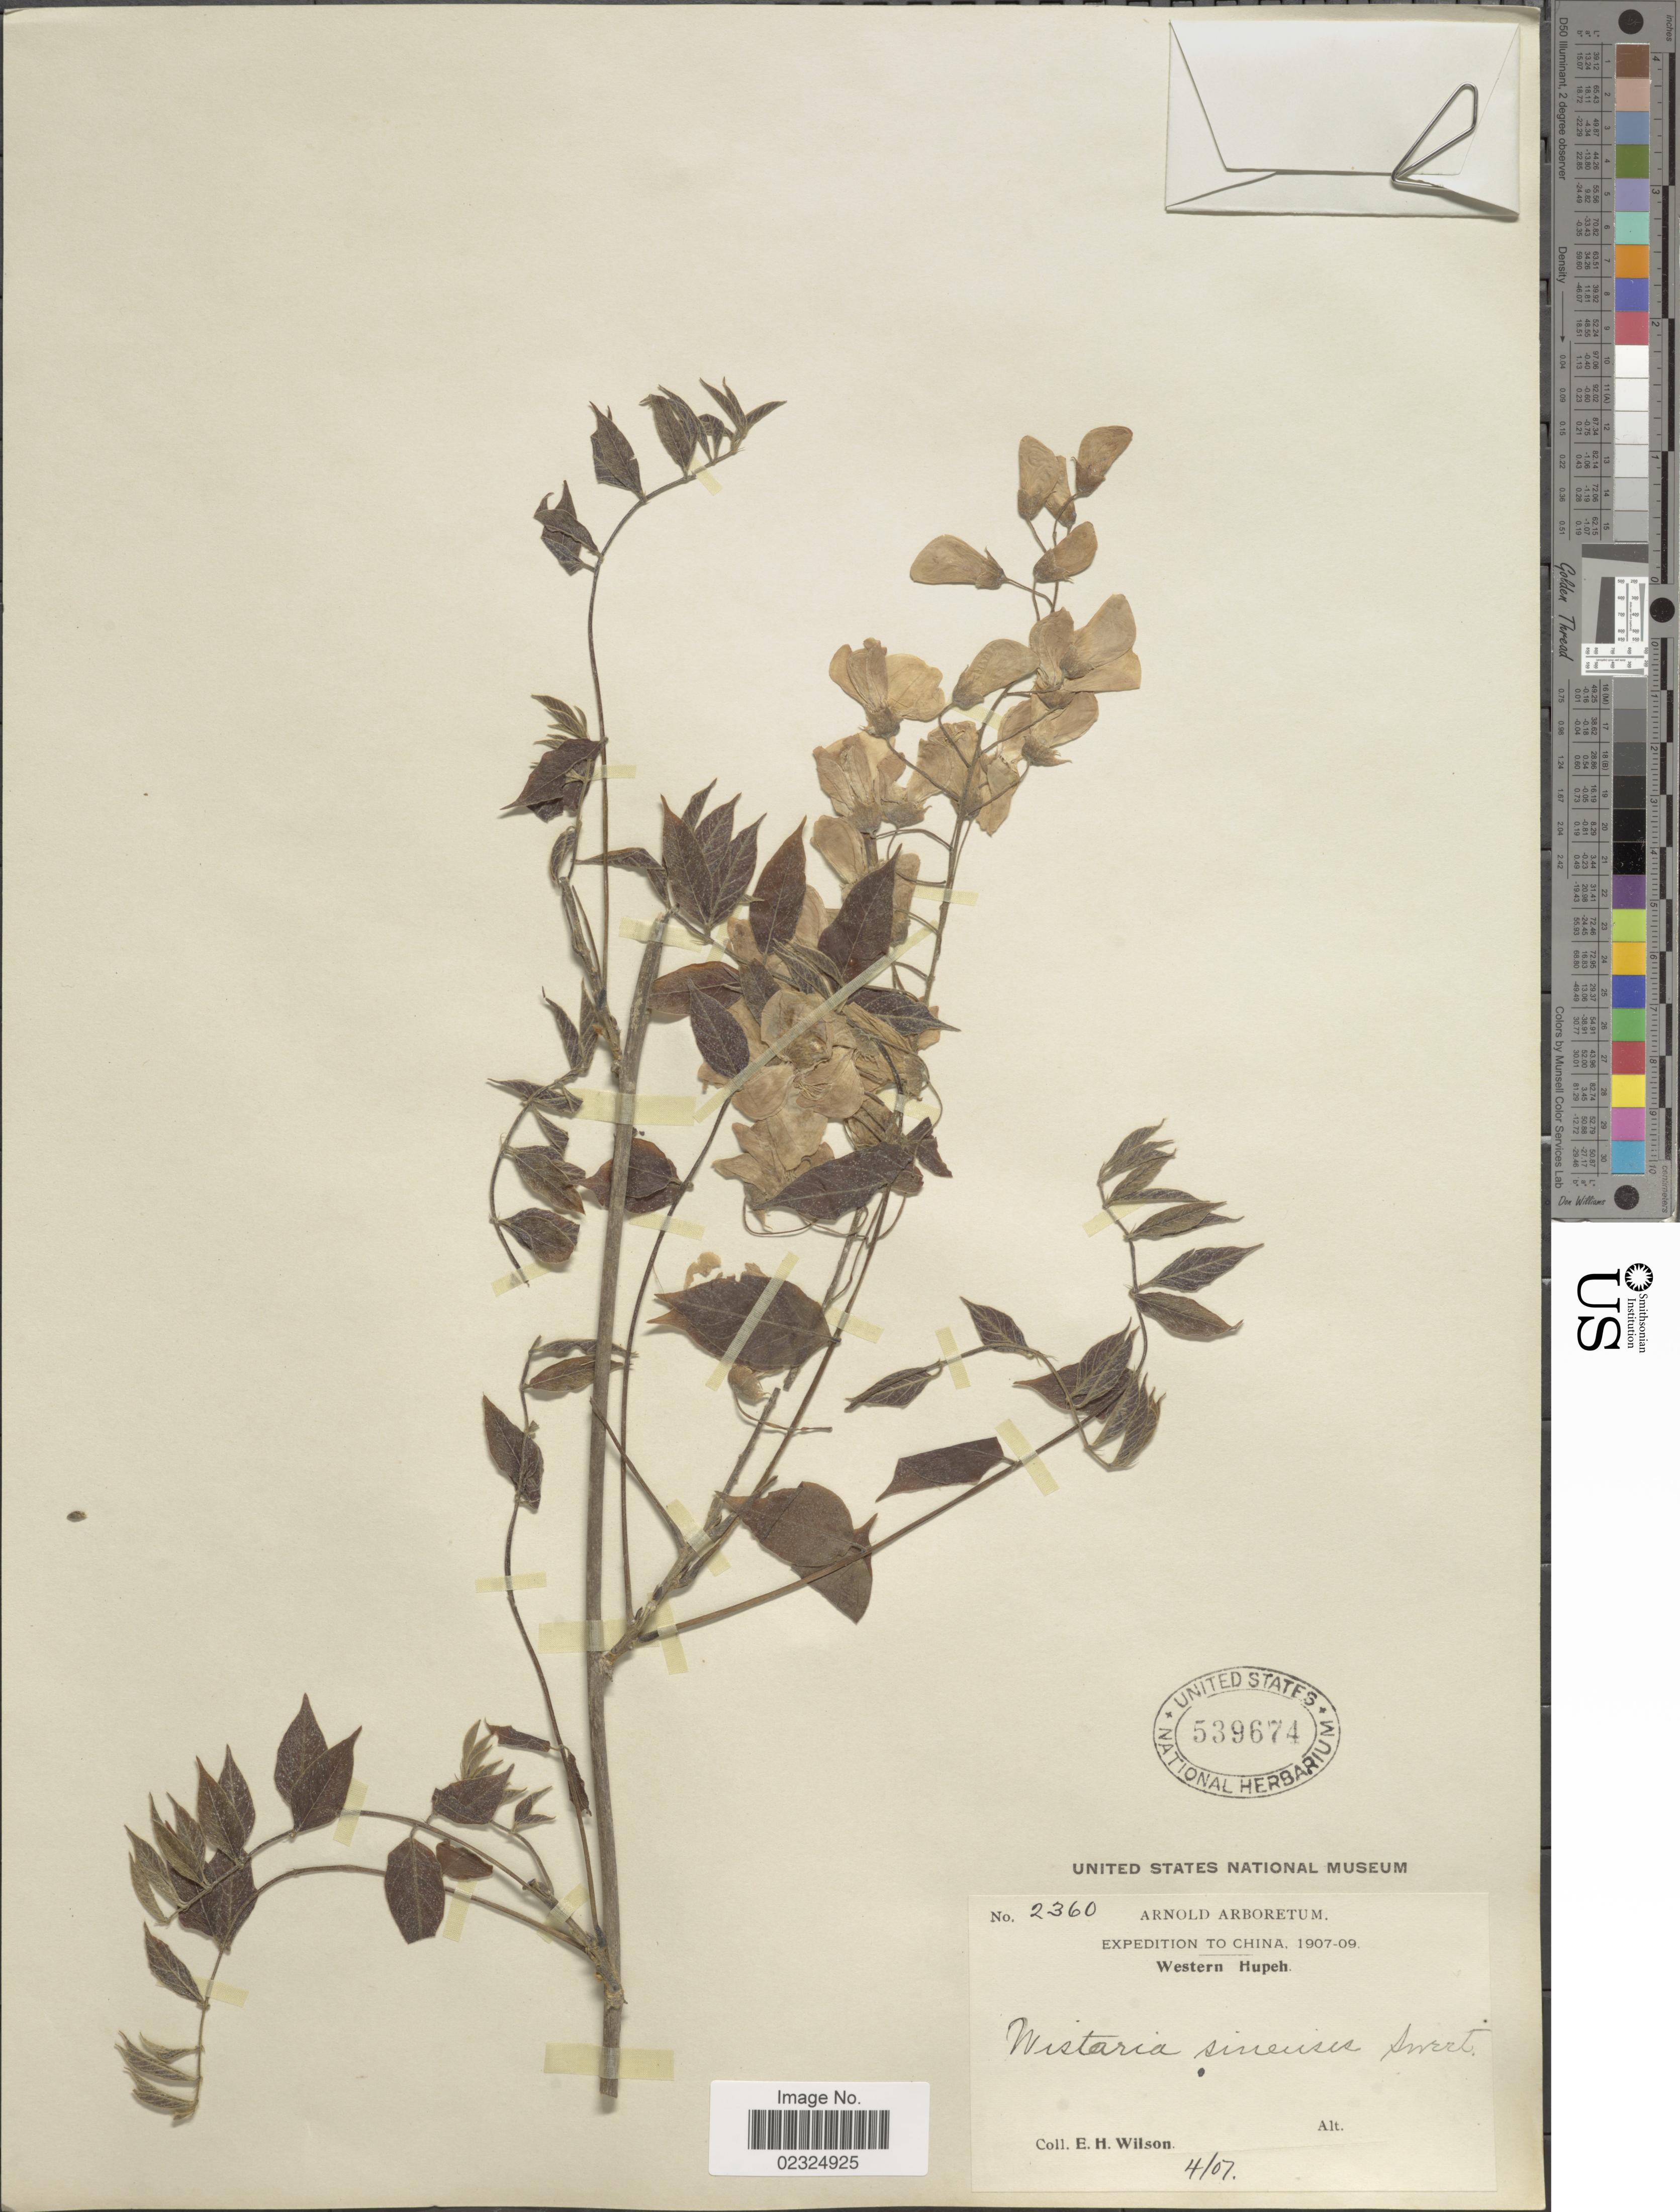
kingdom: Plantae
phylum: Tracheophyta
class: Magnoliopsida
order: Fabales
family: Fabaceae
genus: Wisteria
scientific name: Wisteria sinensis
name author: (Sims) DC.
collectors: E. Wilson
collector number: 2360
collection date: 1907-04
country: China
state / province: Hubei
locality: Western Hupeh.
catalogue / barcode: US 539674